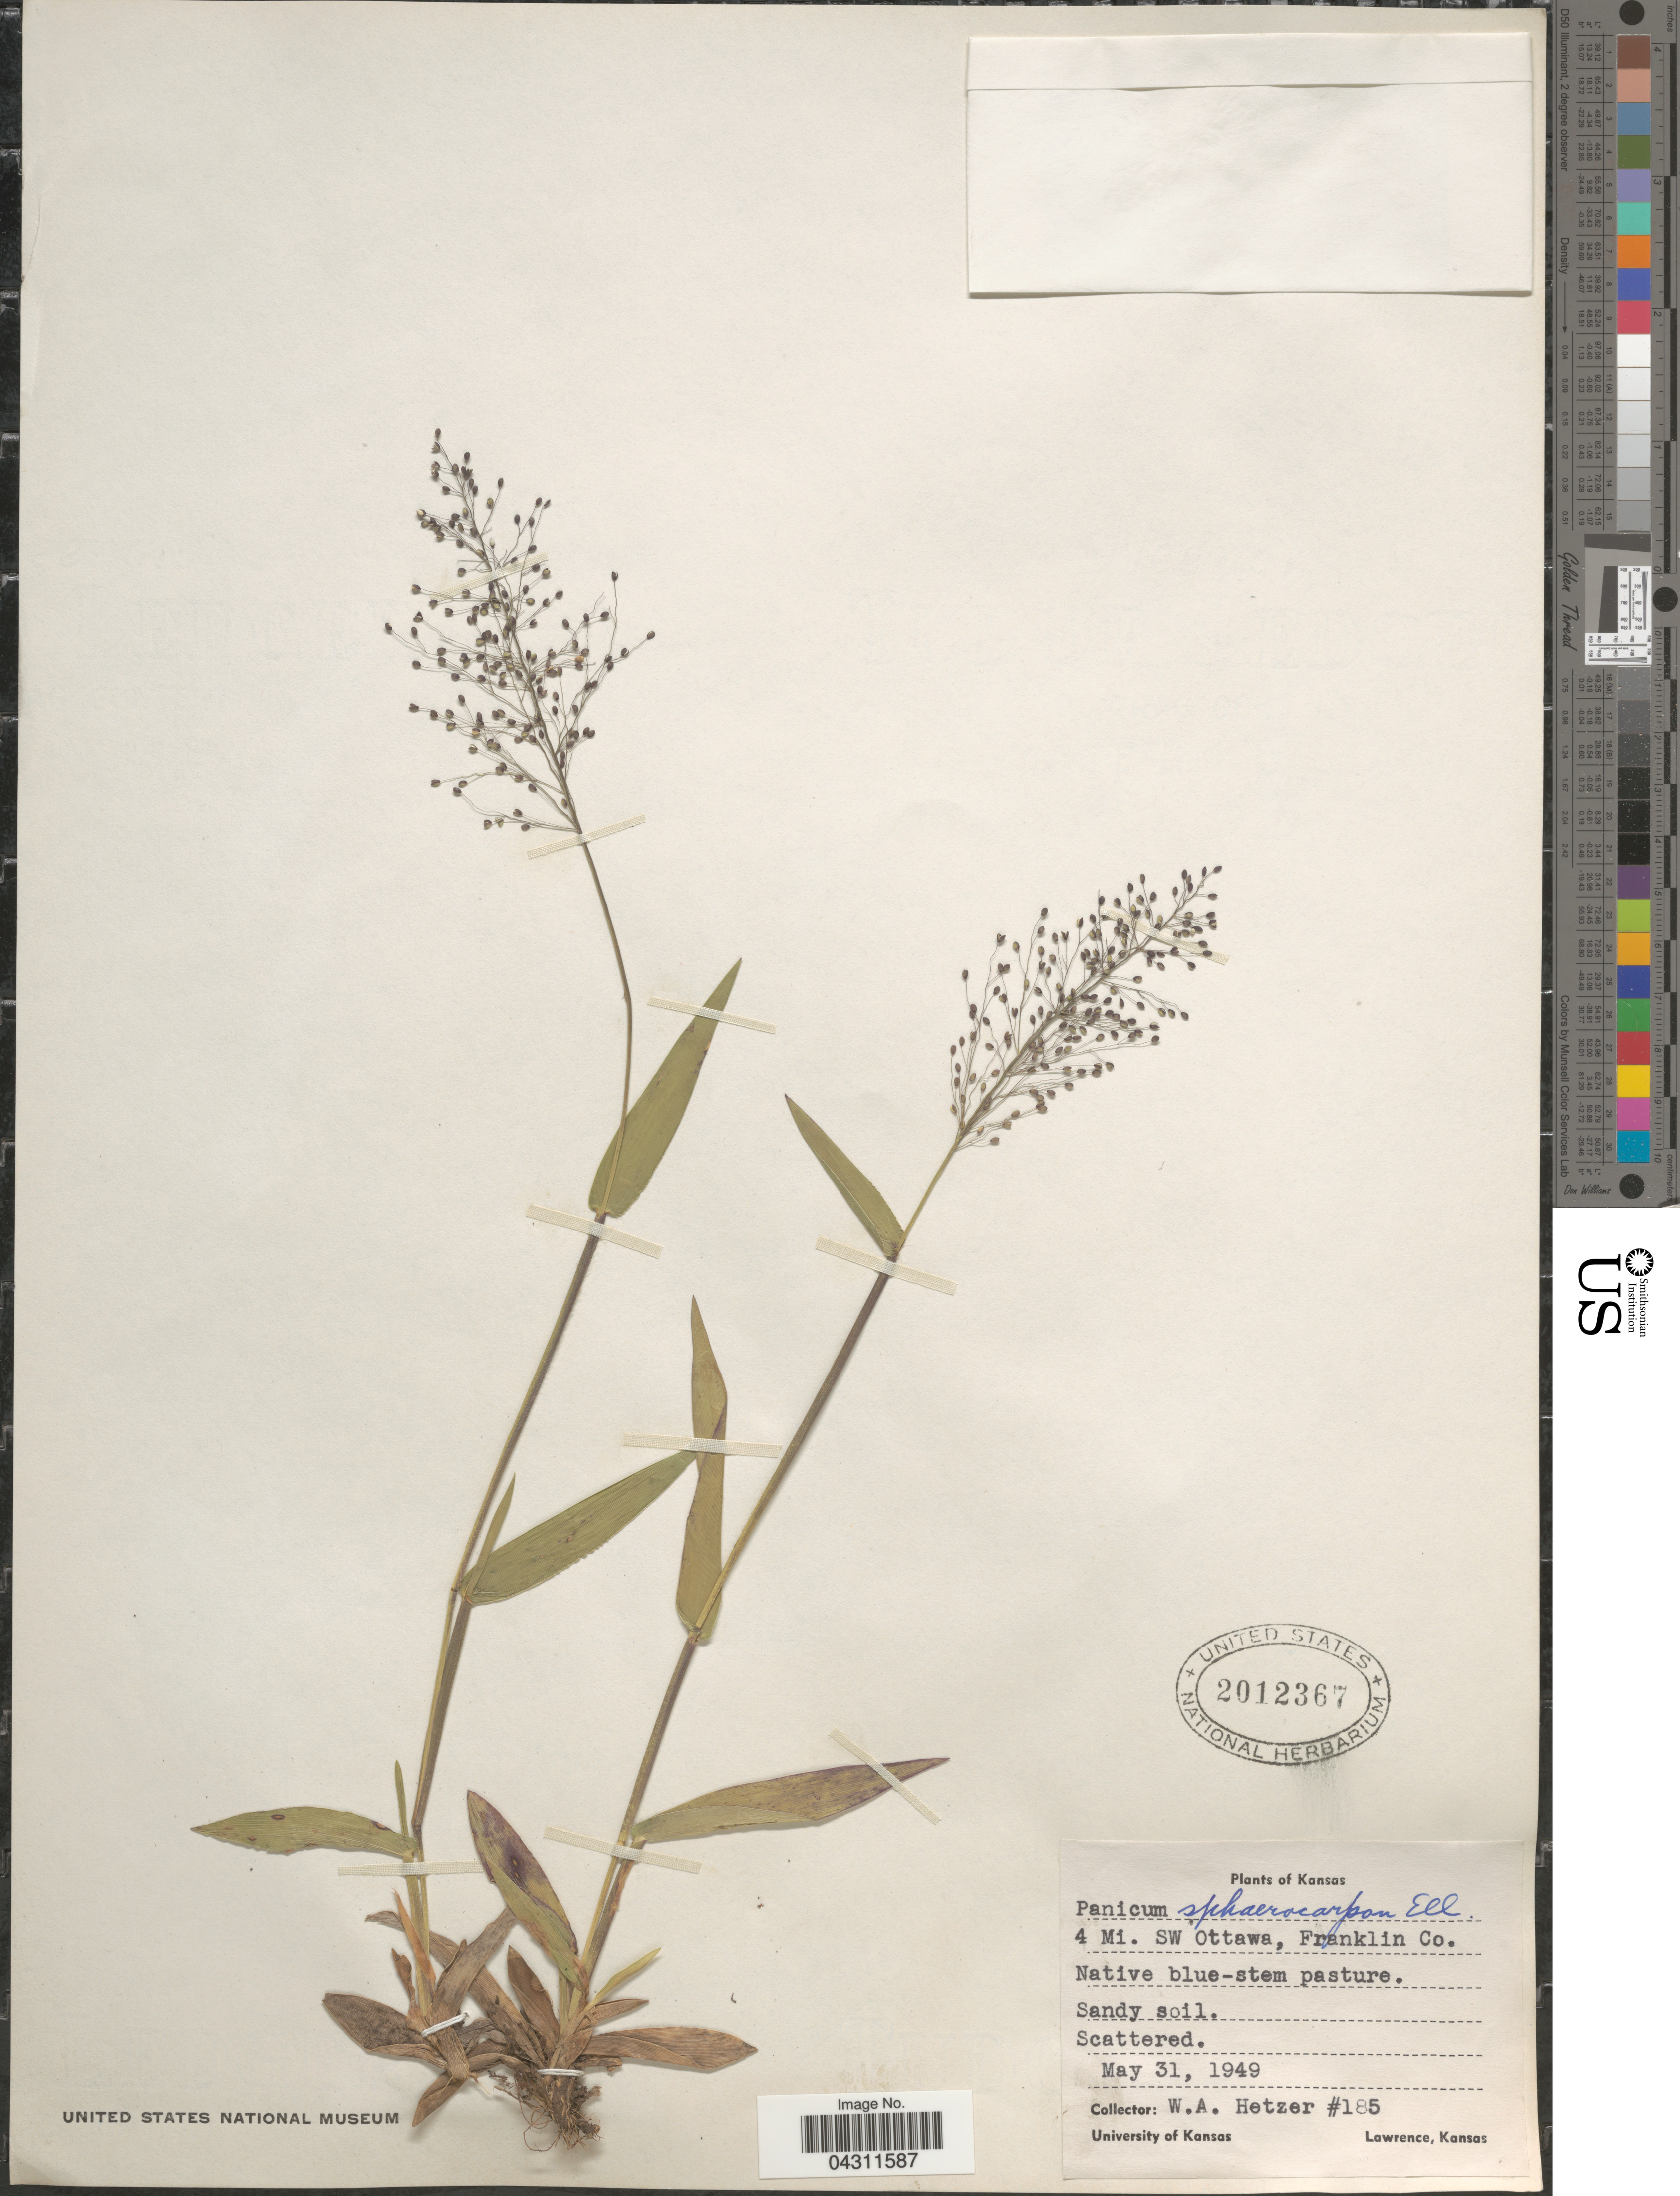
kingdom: Plantae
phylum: Tracheophyta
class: Liliopsida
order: Poales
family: Poaceae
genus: Dichanthelium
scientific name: Dichanthelium strigosum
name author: (Muhl. ex Elliott) Freckmann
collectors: W. Hetzer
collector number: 185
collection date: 1949-05-31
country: United States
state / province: Kansas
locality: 4 Mi. SW Ottawa, Franklin Co. Sandy soil.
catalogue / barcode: US 2012367